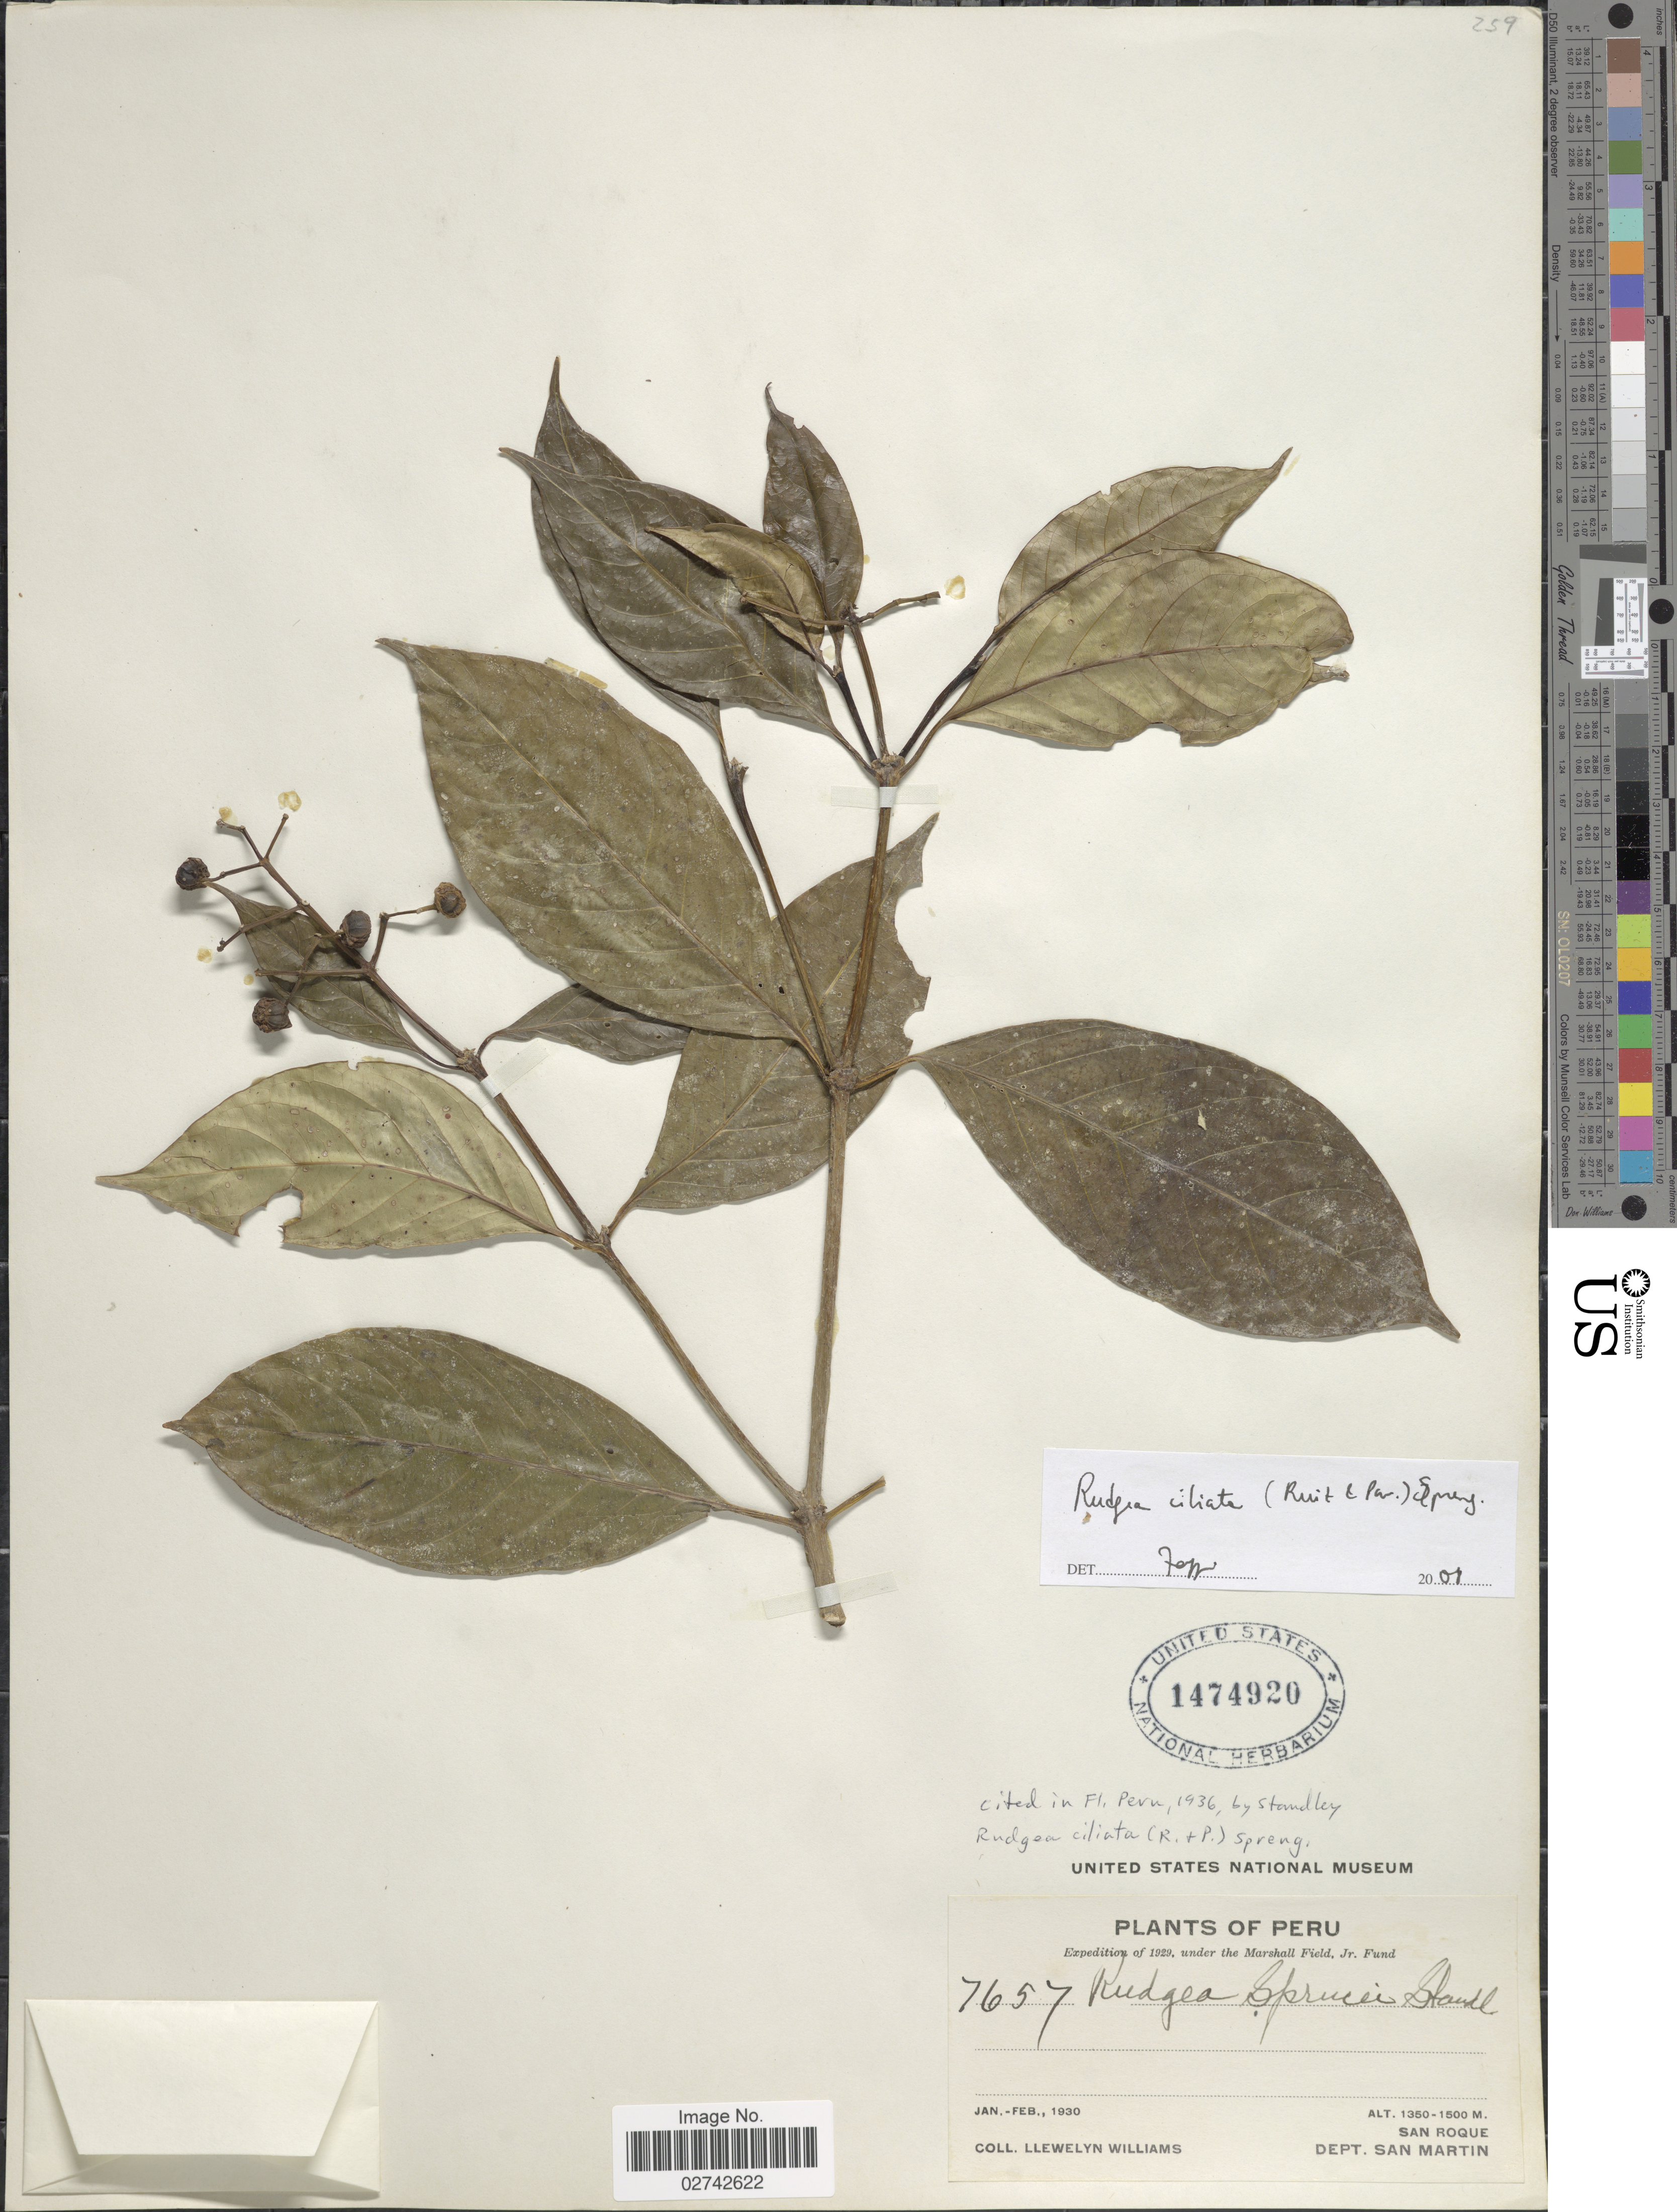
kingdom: Plantae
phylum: Tracheophyta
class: Magnoliopsida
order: Gentianales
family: Rubiaceae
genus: Rudgea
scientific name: Rudgea ciliata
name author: (Ruiz & Pav.) Spreng.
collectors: Ll. Williams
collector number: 7657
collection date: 1930-01/1930-02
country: Peru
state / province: San Martín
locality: San Roque, Dept. San Martin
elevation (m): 1350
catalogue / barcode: US 1474920